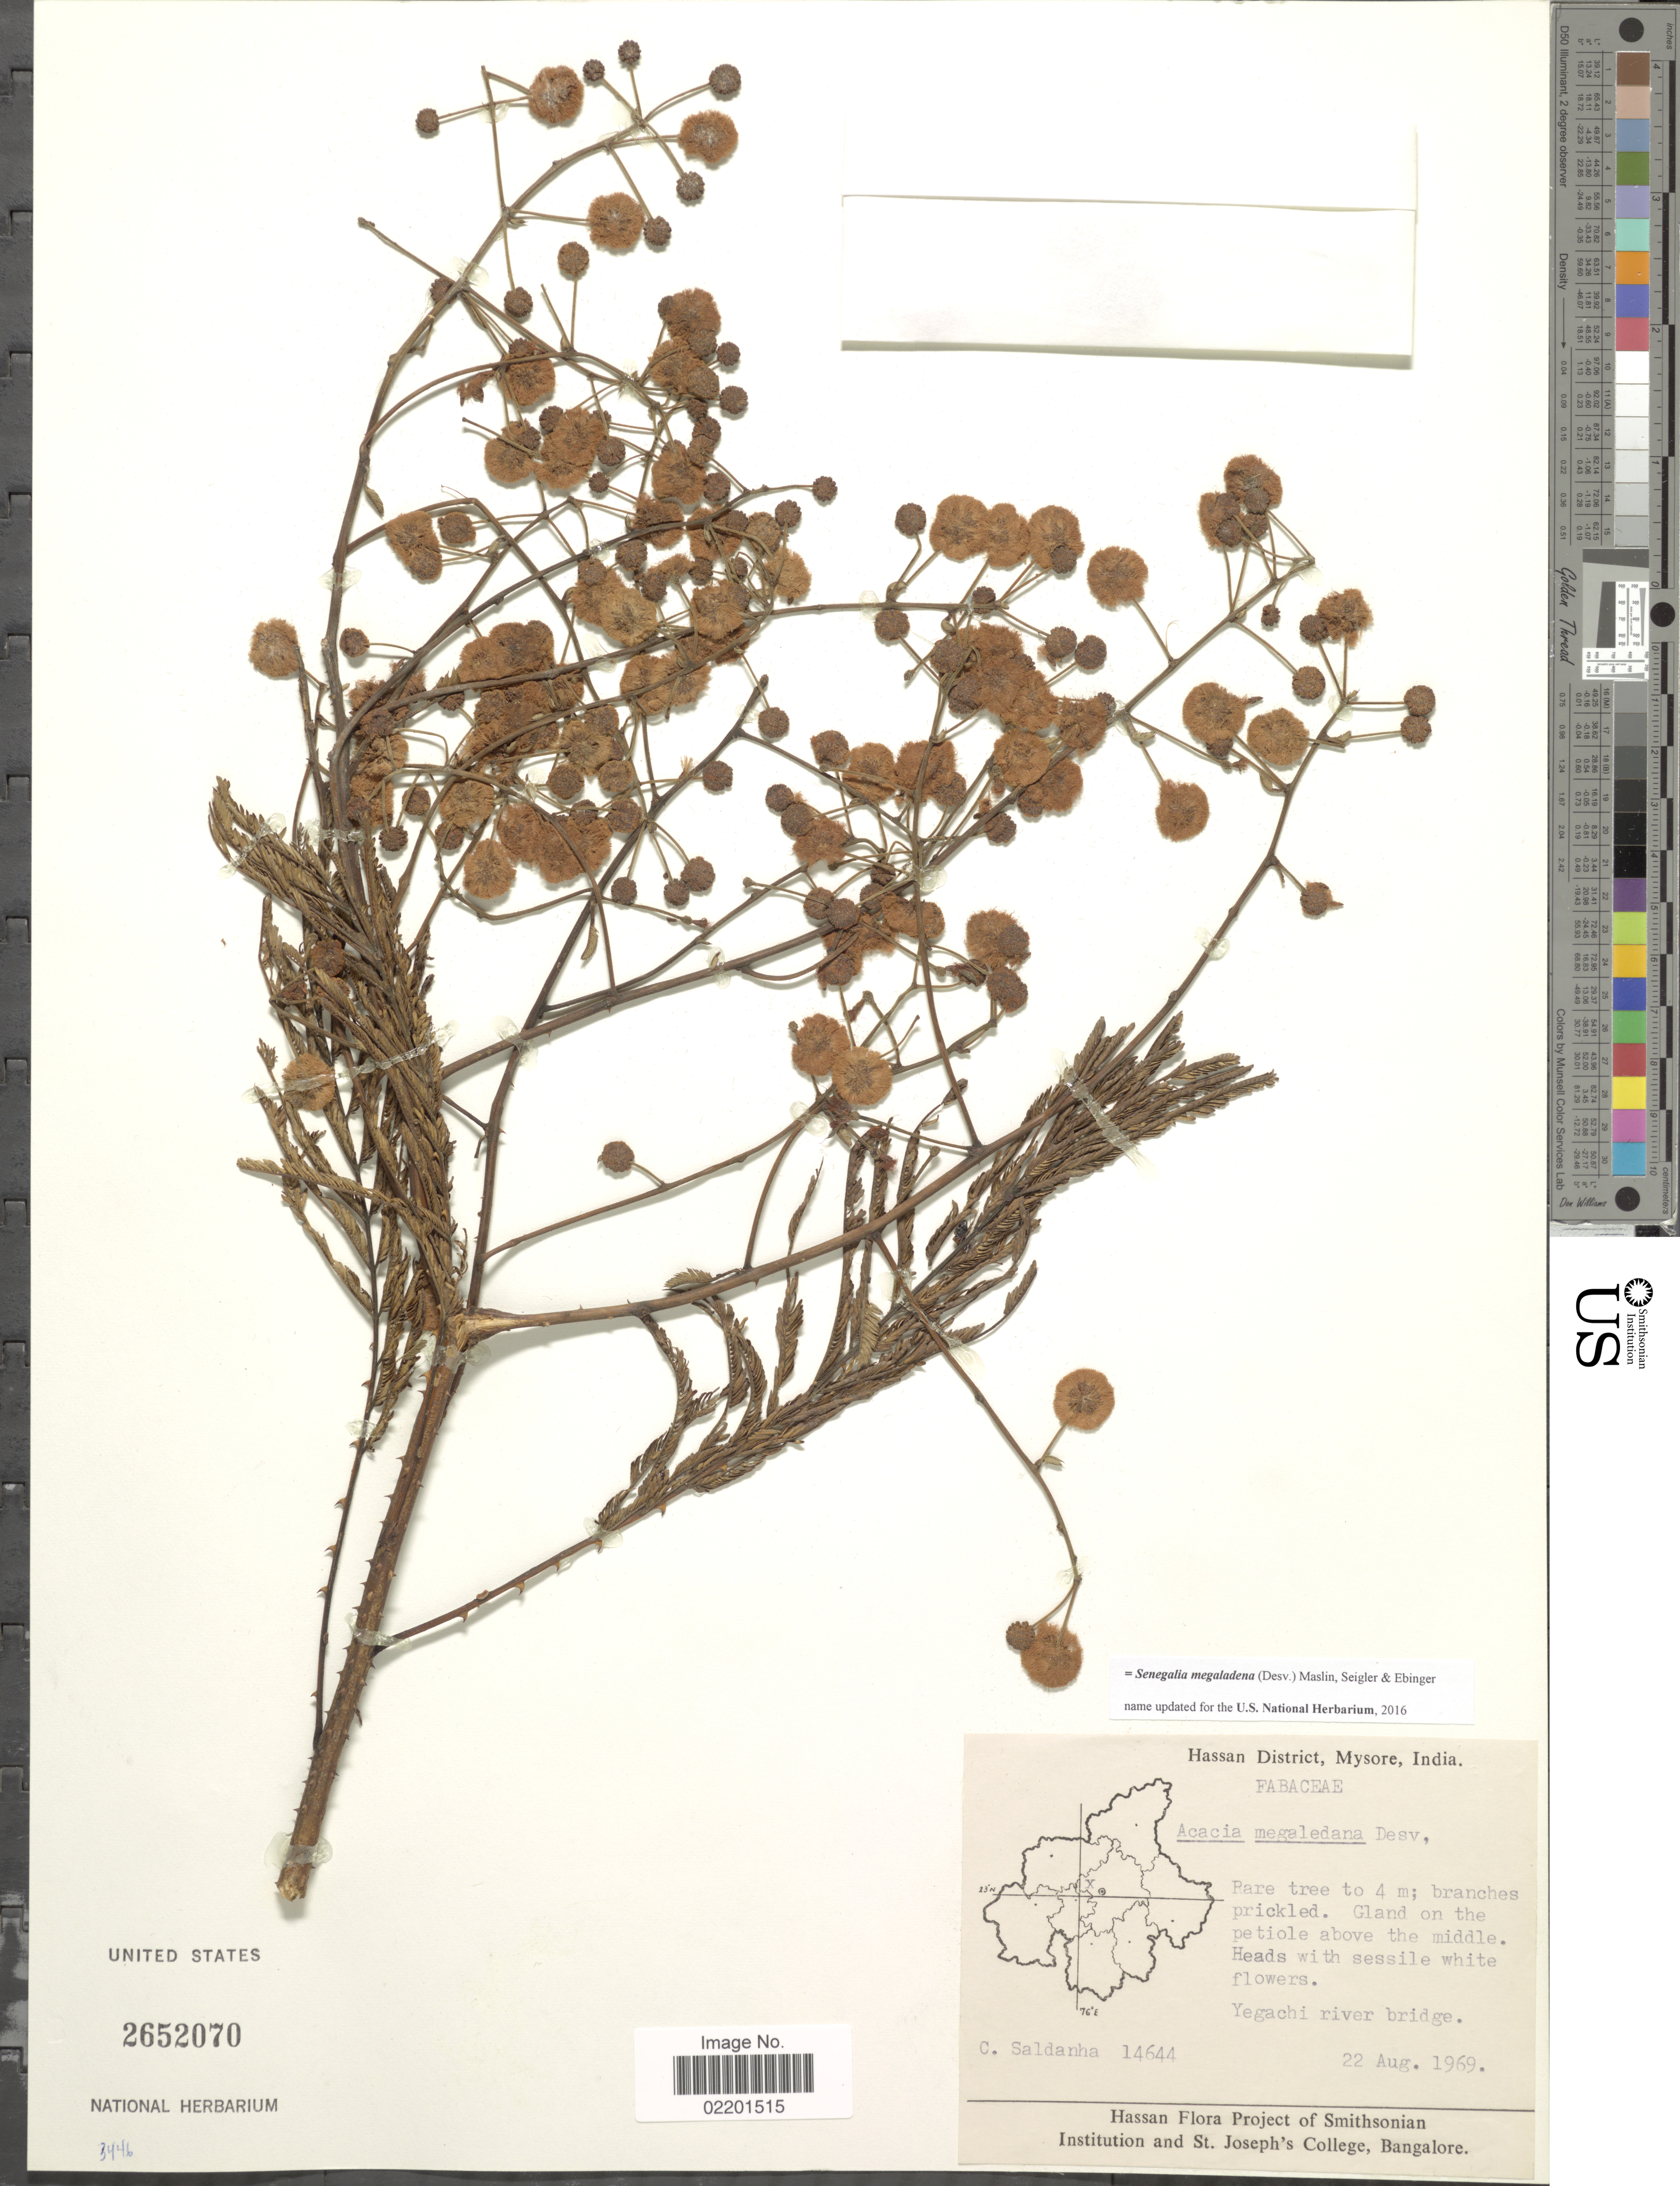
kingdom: Plantae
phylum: Tracheophyta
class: Magnoliopsida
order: Fabales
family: Fabaceae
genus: Senegalia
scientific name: Senegalia megaladena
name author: (Desv.) Maslin et al.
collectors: C. Saldanha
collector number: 14644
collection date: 1969-08-22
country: India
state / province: Karnataka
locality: Hassan District, Mysore, India. Yegachi river bridge.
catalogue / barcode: US 2652070